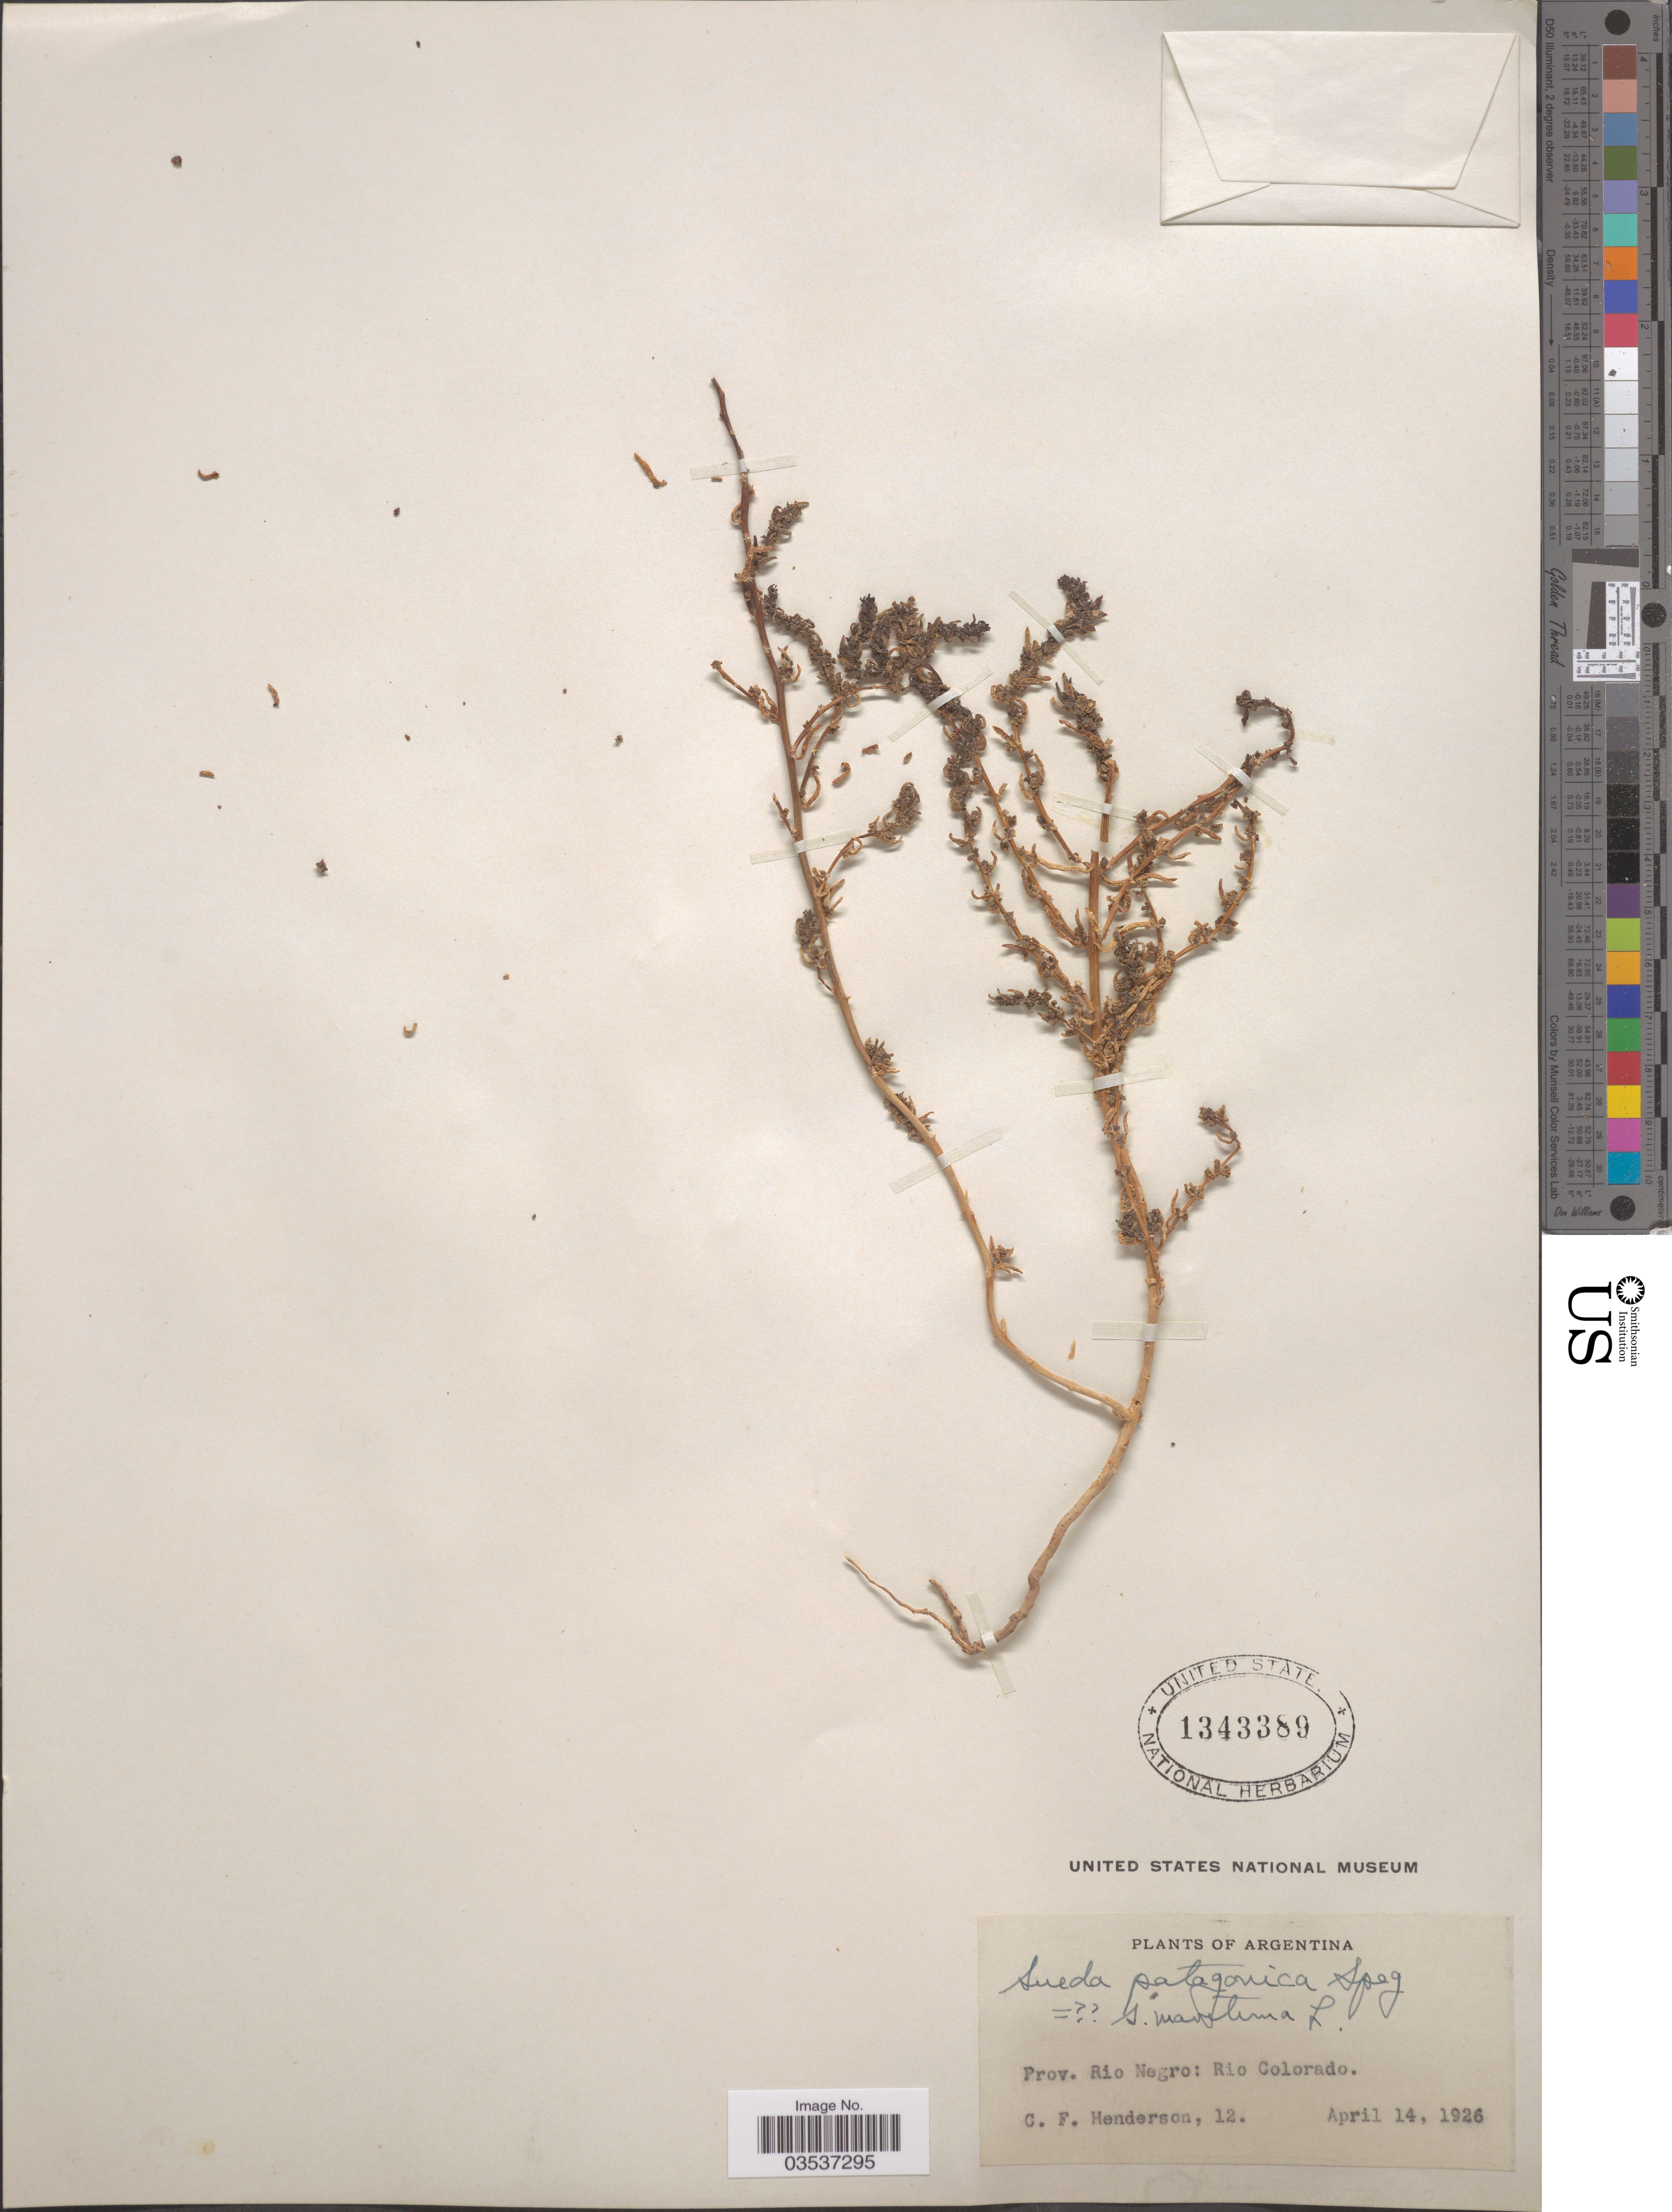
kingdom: Plantae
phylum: Tracheophyta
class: Magnoliopsida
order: Caryophyllales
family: Amaranthaceae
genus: Suaeda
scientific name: Suaeda patagonica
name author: Speg.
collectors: C. Henderson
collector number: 12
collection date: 1926-04-14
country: Argentina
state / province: Rio Negro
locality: Rio Colorado.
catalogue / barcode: US 1343389